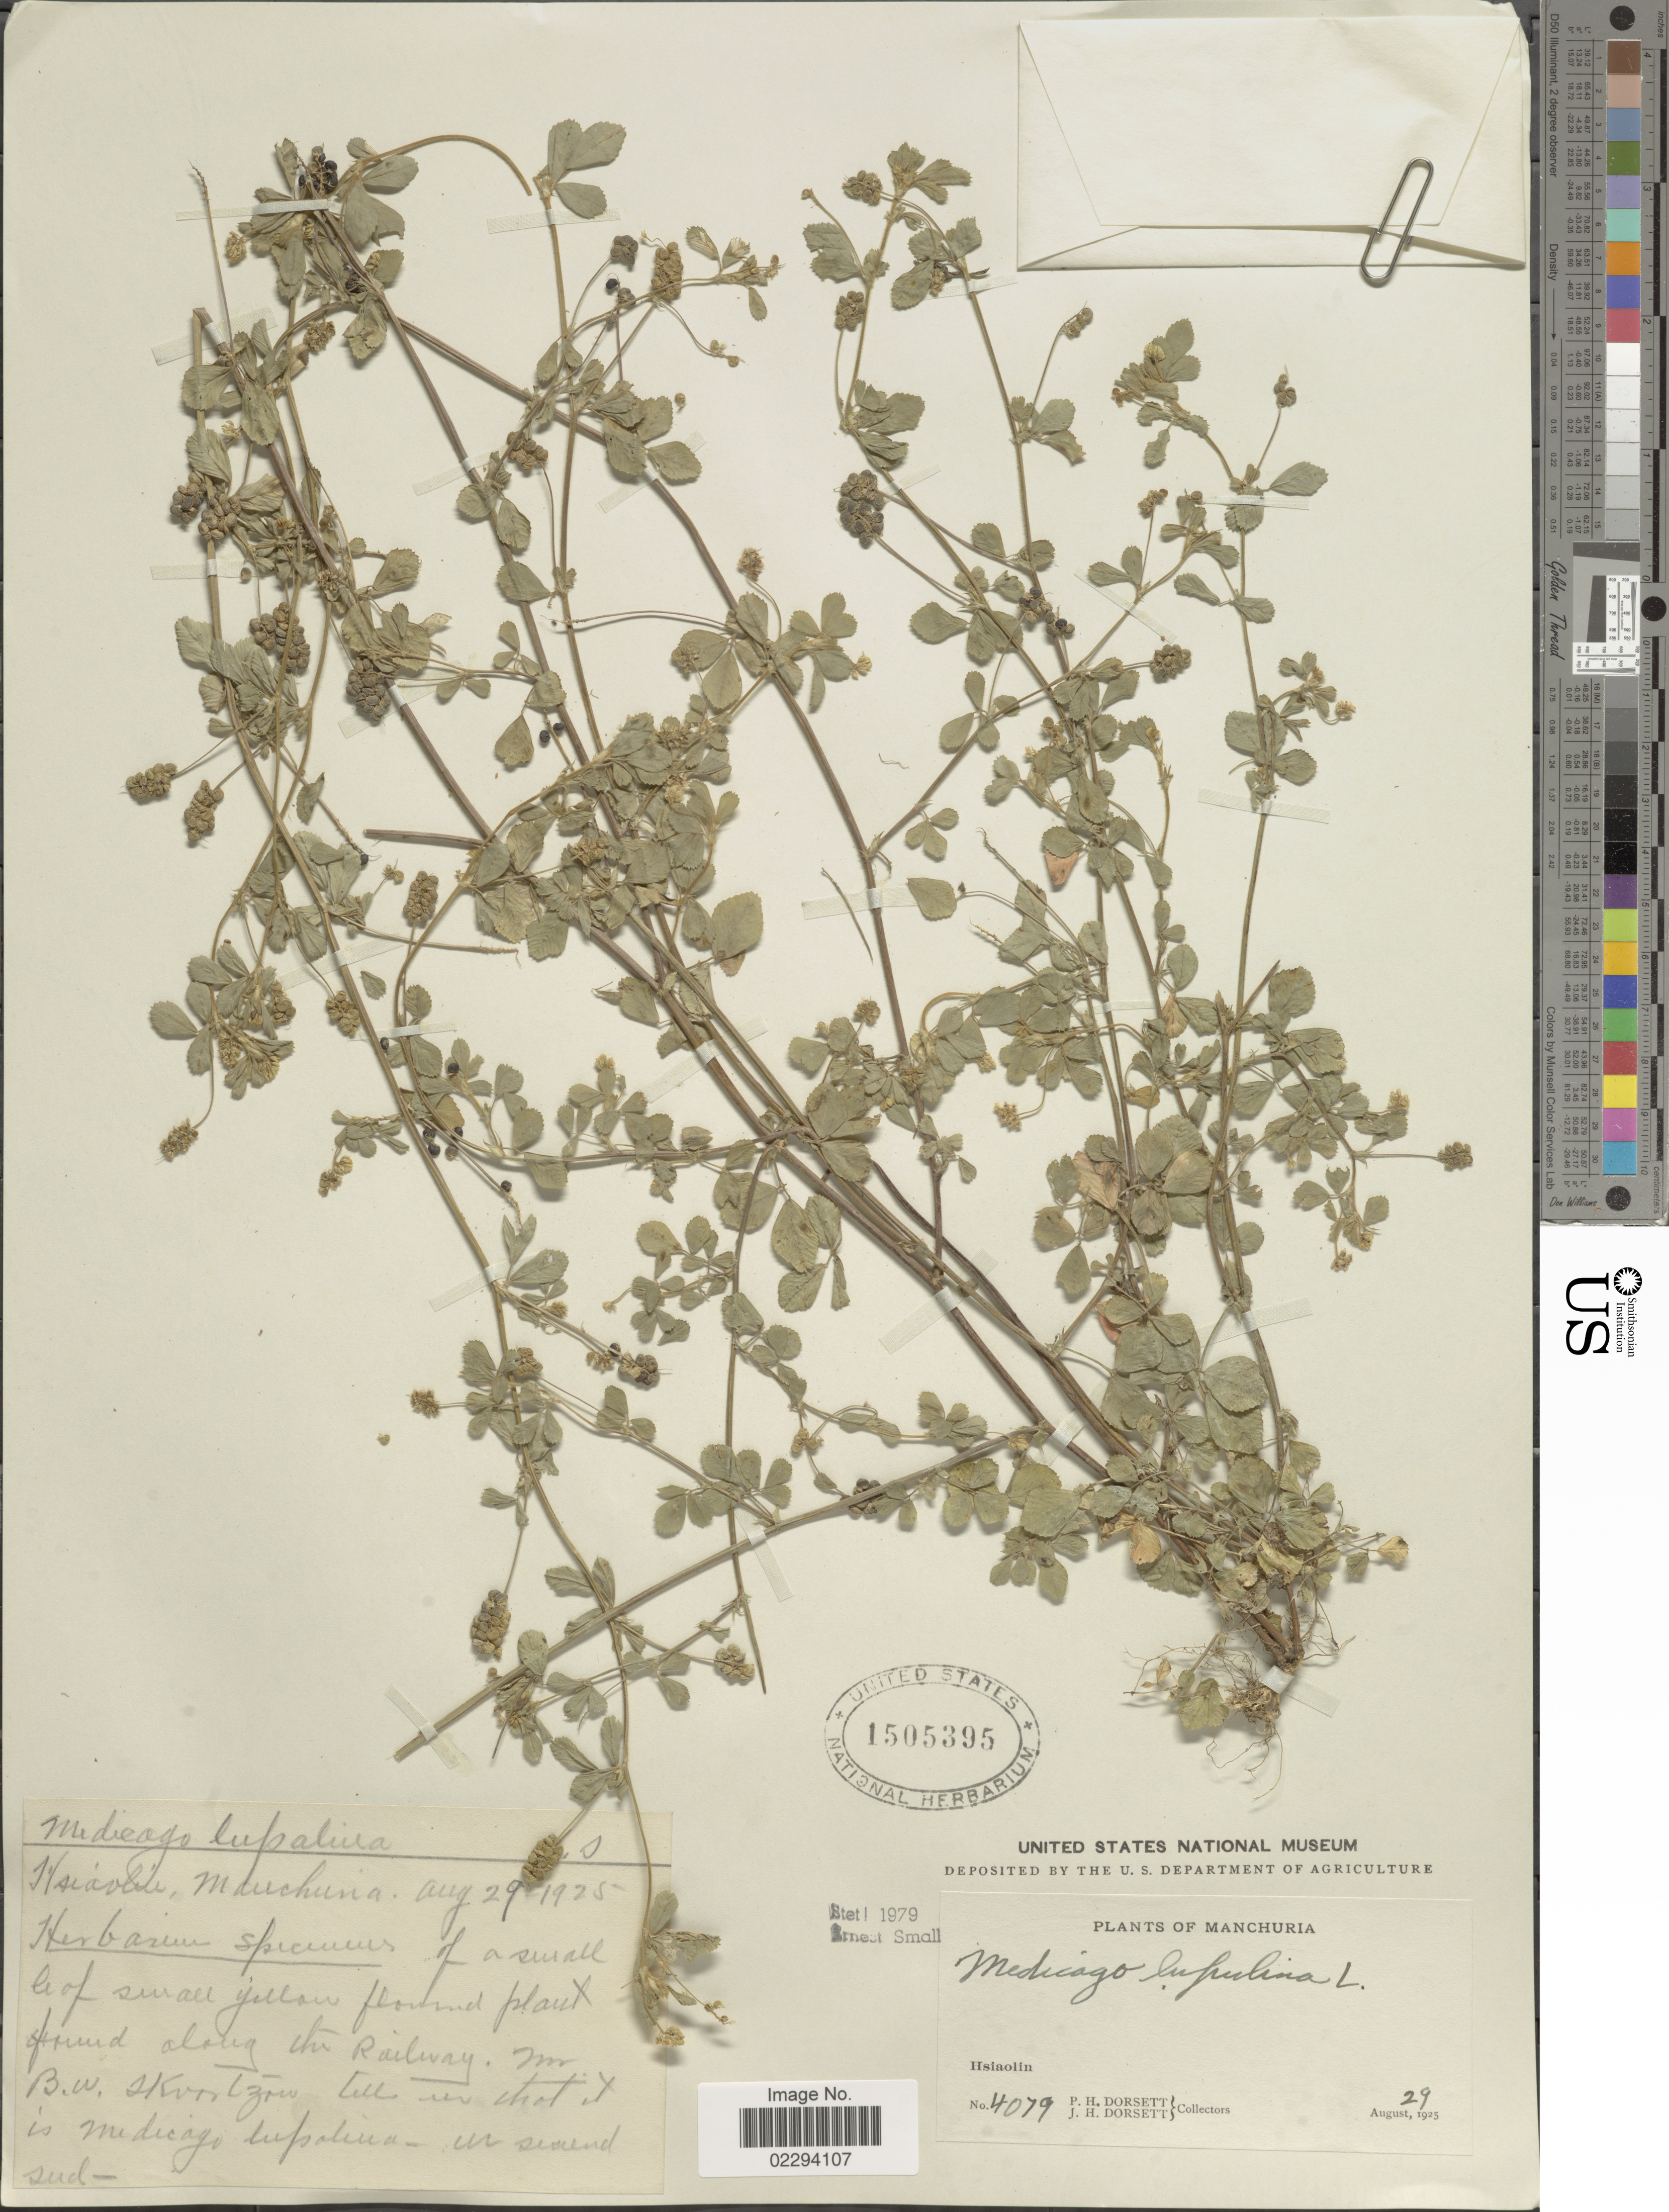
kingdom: Plantae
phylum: Tracheophyta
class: Magnoliopsida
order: Fabales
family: Fabaceae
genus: Medicago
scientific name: Medicago lupulina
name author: L.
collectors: P. H. Dorsett & J. Dorsett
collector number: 4079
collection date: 1925-08-29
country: China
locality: Manchuria. Hsiaolin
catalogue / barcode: US 1505395